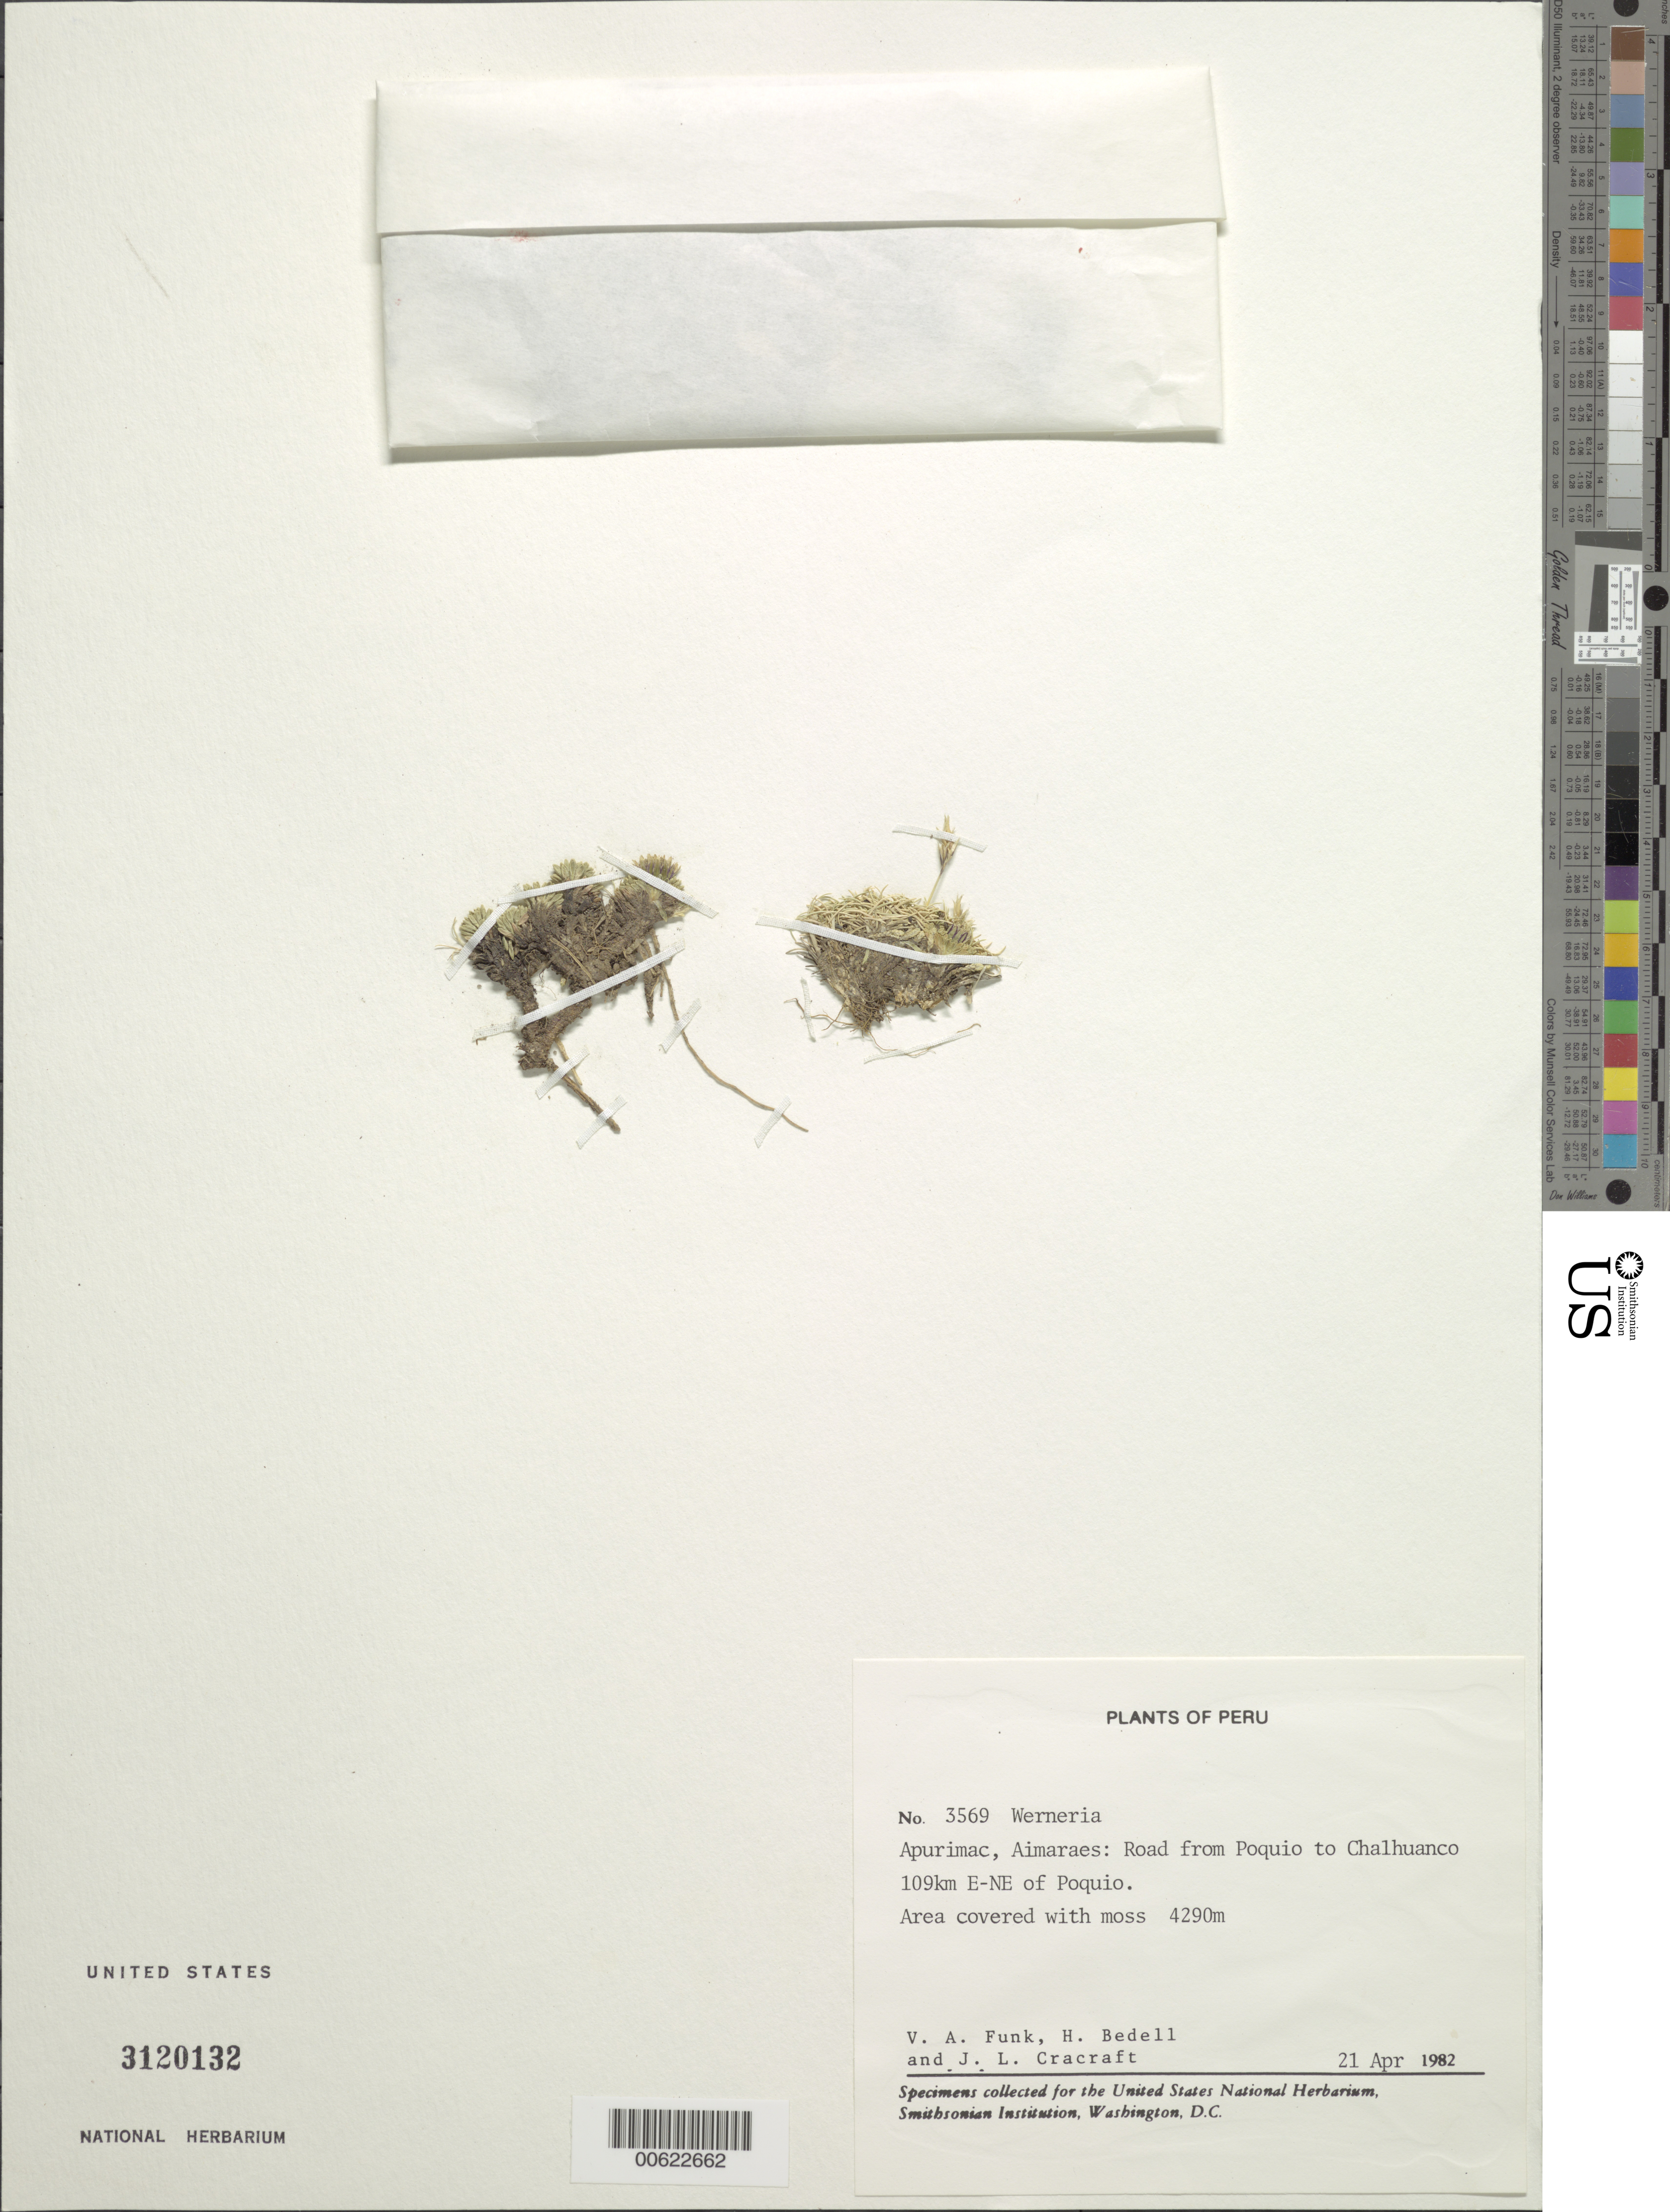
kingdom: Plantae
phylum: Tracheophyta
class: Magnoliopsida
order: Asterales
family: Asteraceae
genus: Werneria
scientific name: Werneria pectinata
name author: Lingelsh.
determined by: Funk, Vicki A., (BOT), Smithsonian Institution - National Museum of Natural History (UNITED STATES)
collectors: V. Funk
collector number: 3569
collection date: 1982-04-21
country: Peru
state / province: Apurímac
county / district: Aymaraes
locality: Poquio to Chalhuanco, 109 km ENE of Poquio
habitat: Area covered with moss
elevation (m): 4290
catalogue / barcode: US 3120132